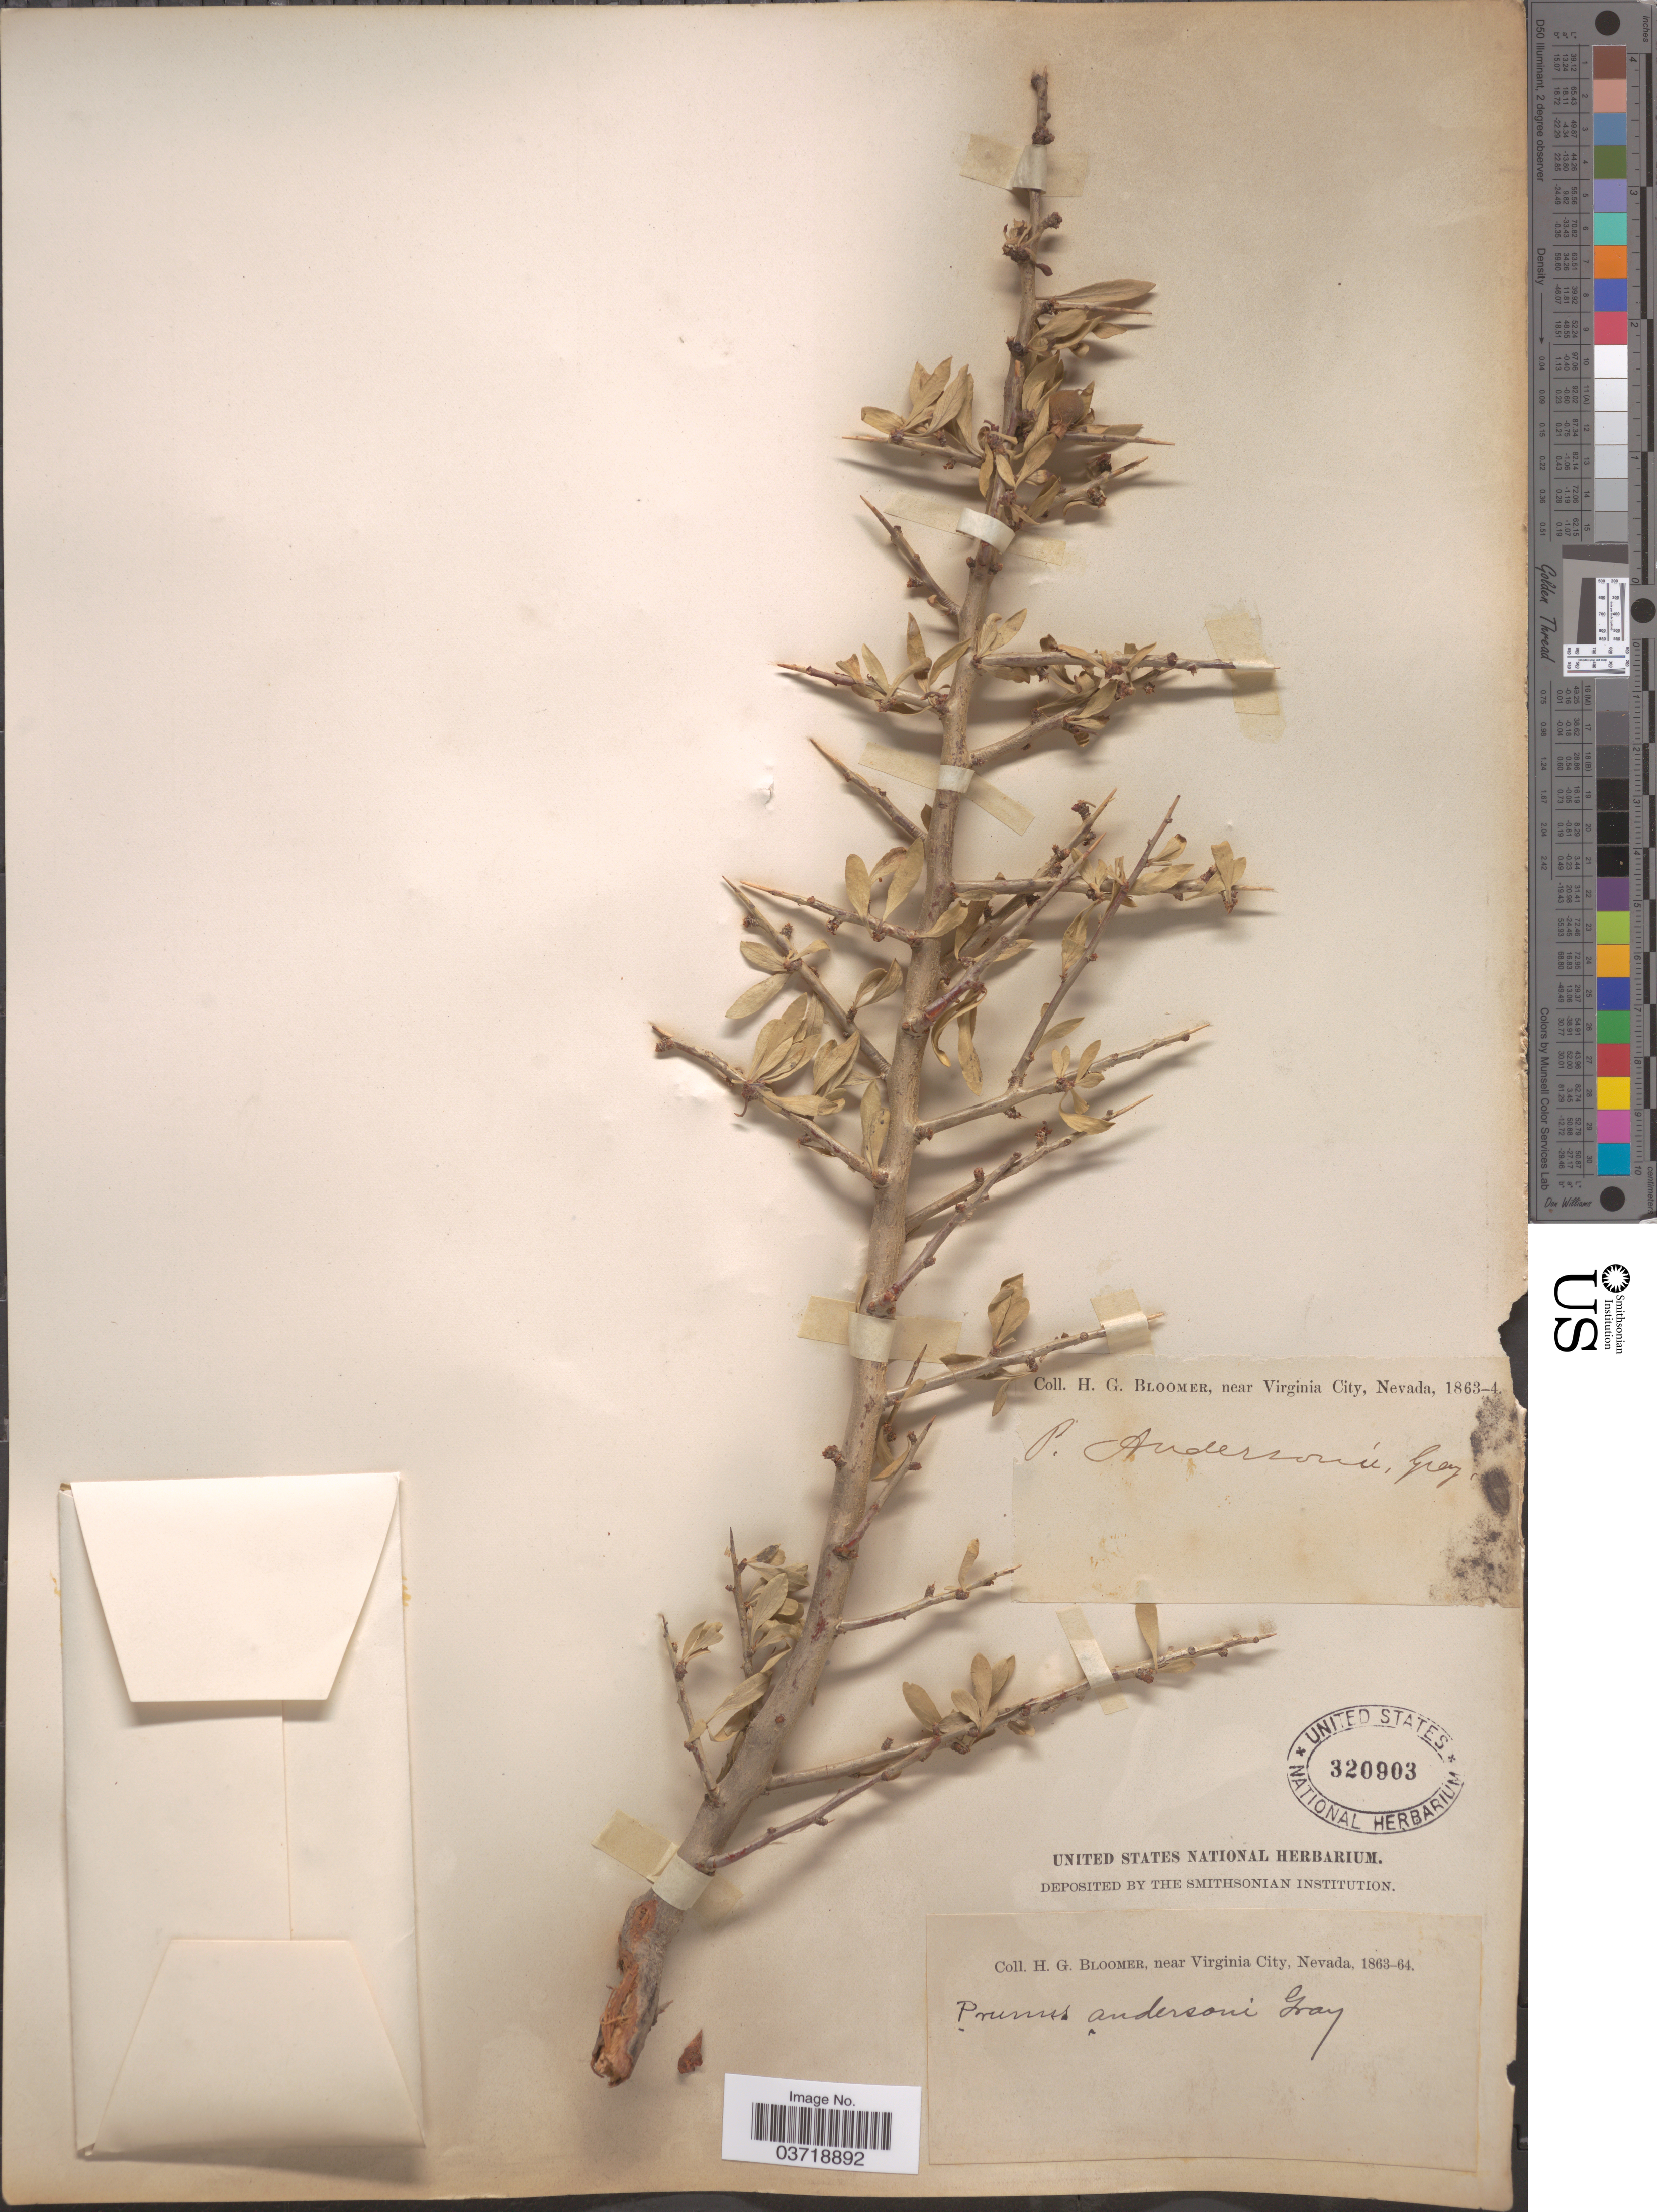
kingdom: Plantae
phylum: Tracheophyta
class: Magnoliopsida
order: Rosales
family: Rosaceae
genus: Prunus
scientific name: Prunus andersonii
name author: A. Gray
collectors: H. Bloomer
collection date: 1863/1864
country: United States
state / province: Nevada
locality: Near Virginia City.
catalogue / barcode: US 320903